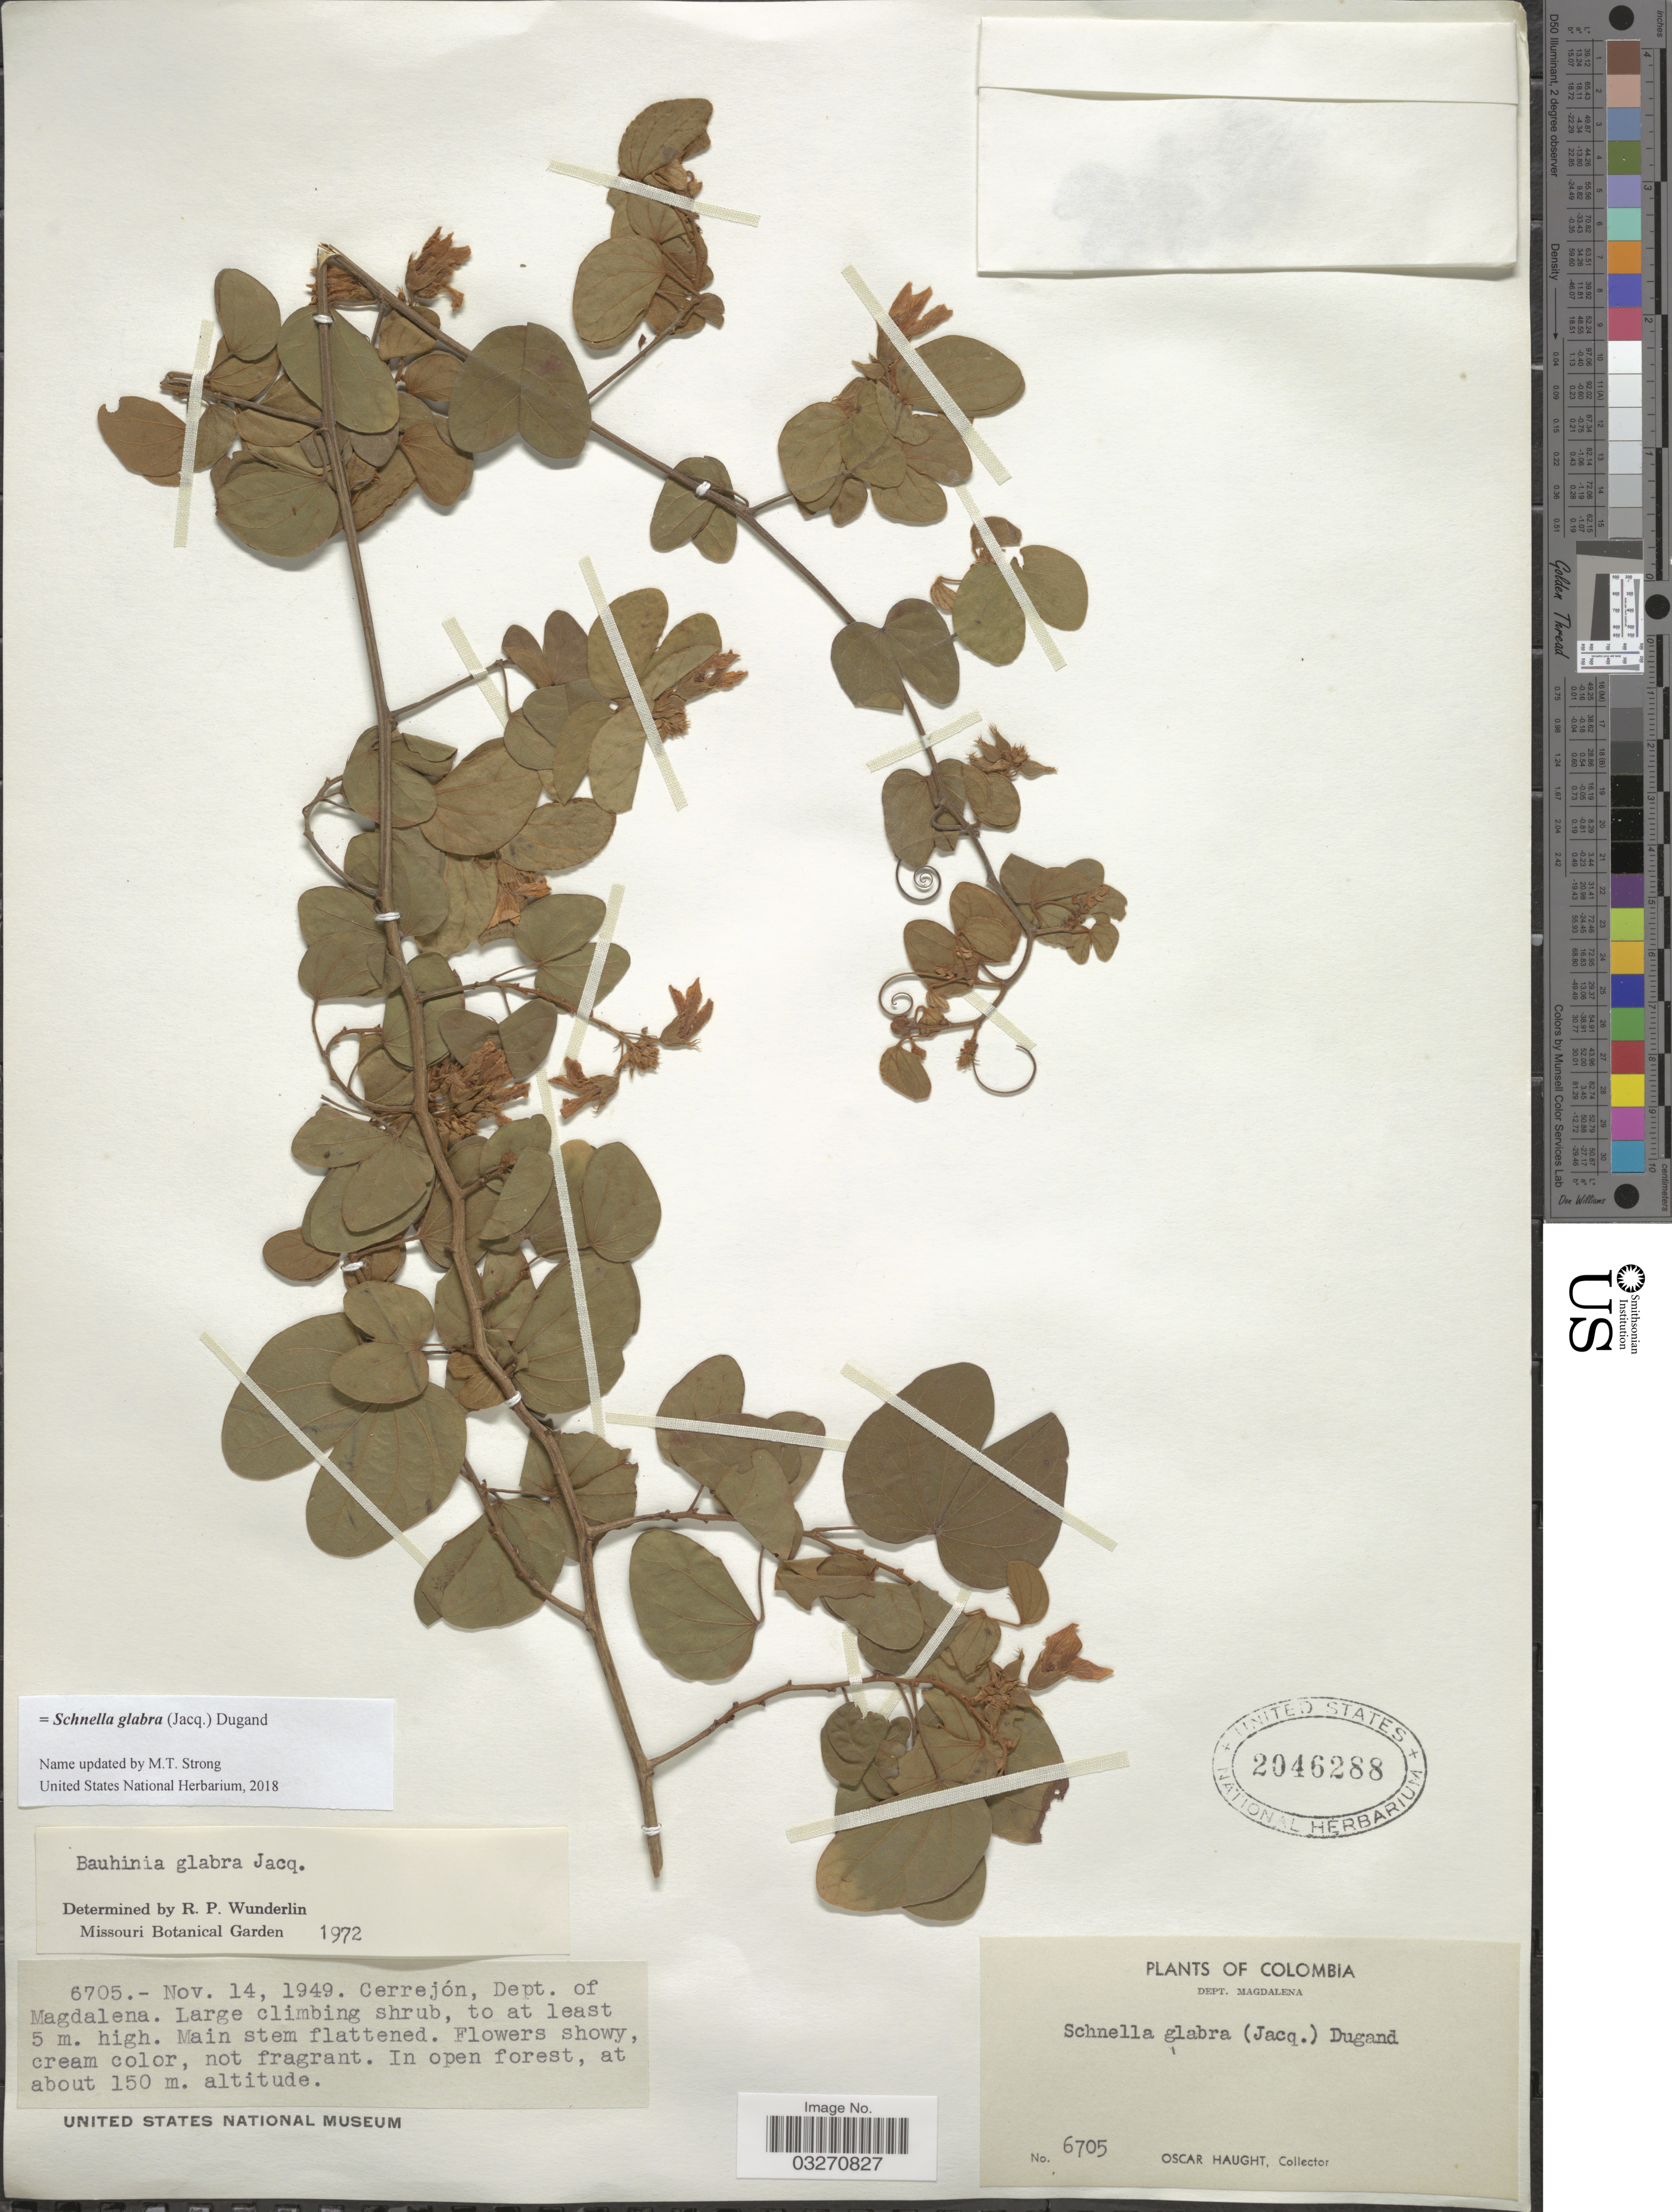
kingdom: Plantae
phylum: Tracheophyta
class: Magnoliopsida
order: Fabales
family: Fabaceae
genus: Schnella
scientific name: Schnella glabra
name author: (Jacq.) Dugand G.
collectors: O. Haught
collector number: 6705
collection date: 1949-11-14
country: Colombia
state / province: Magdalena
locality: Dept. Magdalena. Cerrejón.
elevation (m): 150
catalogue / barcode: US 2046288